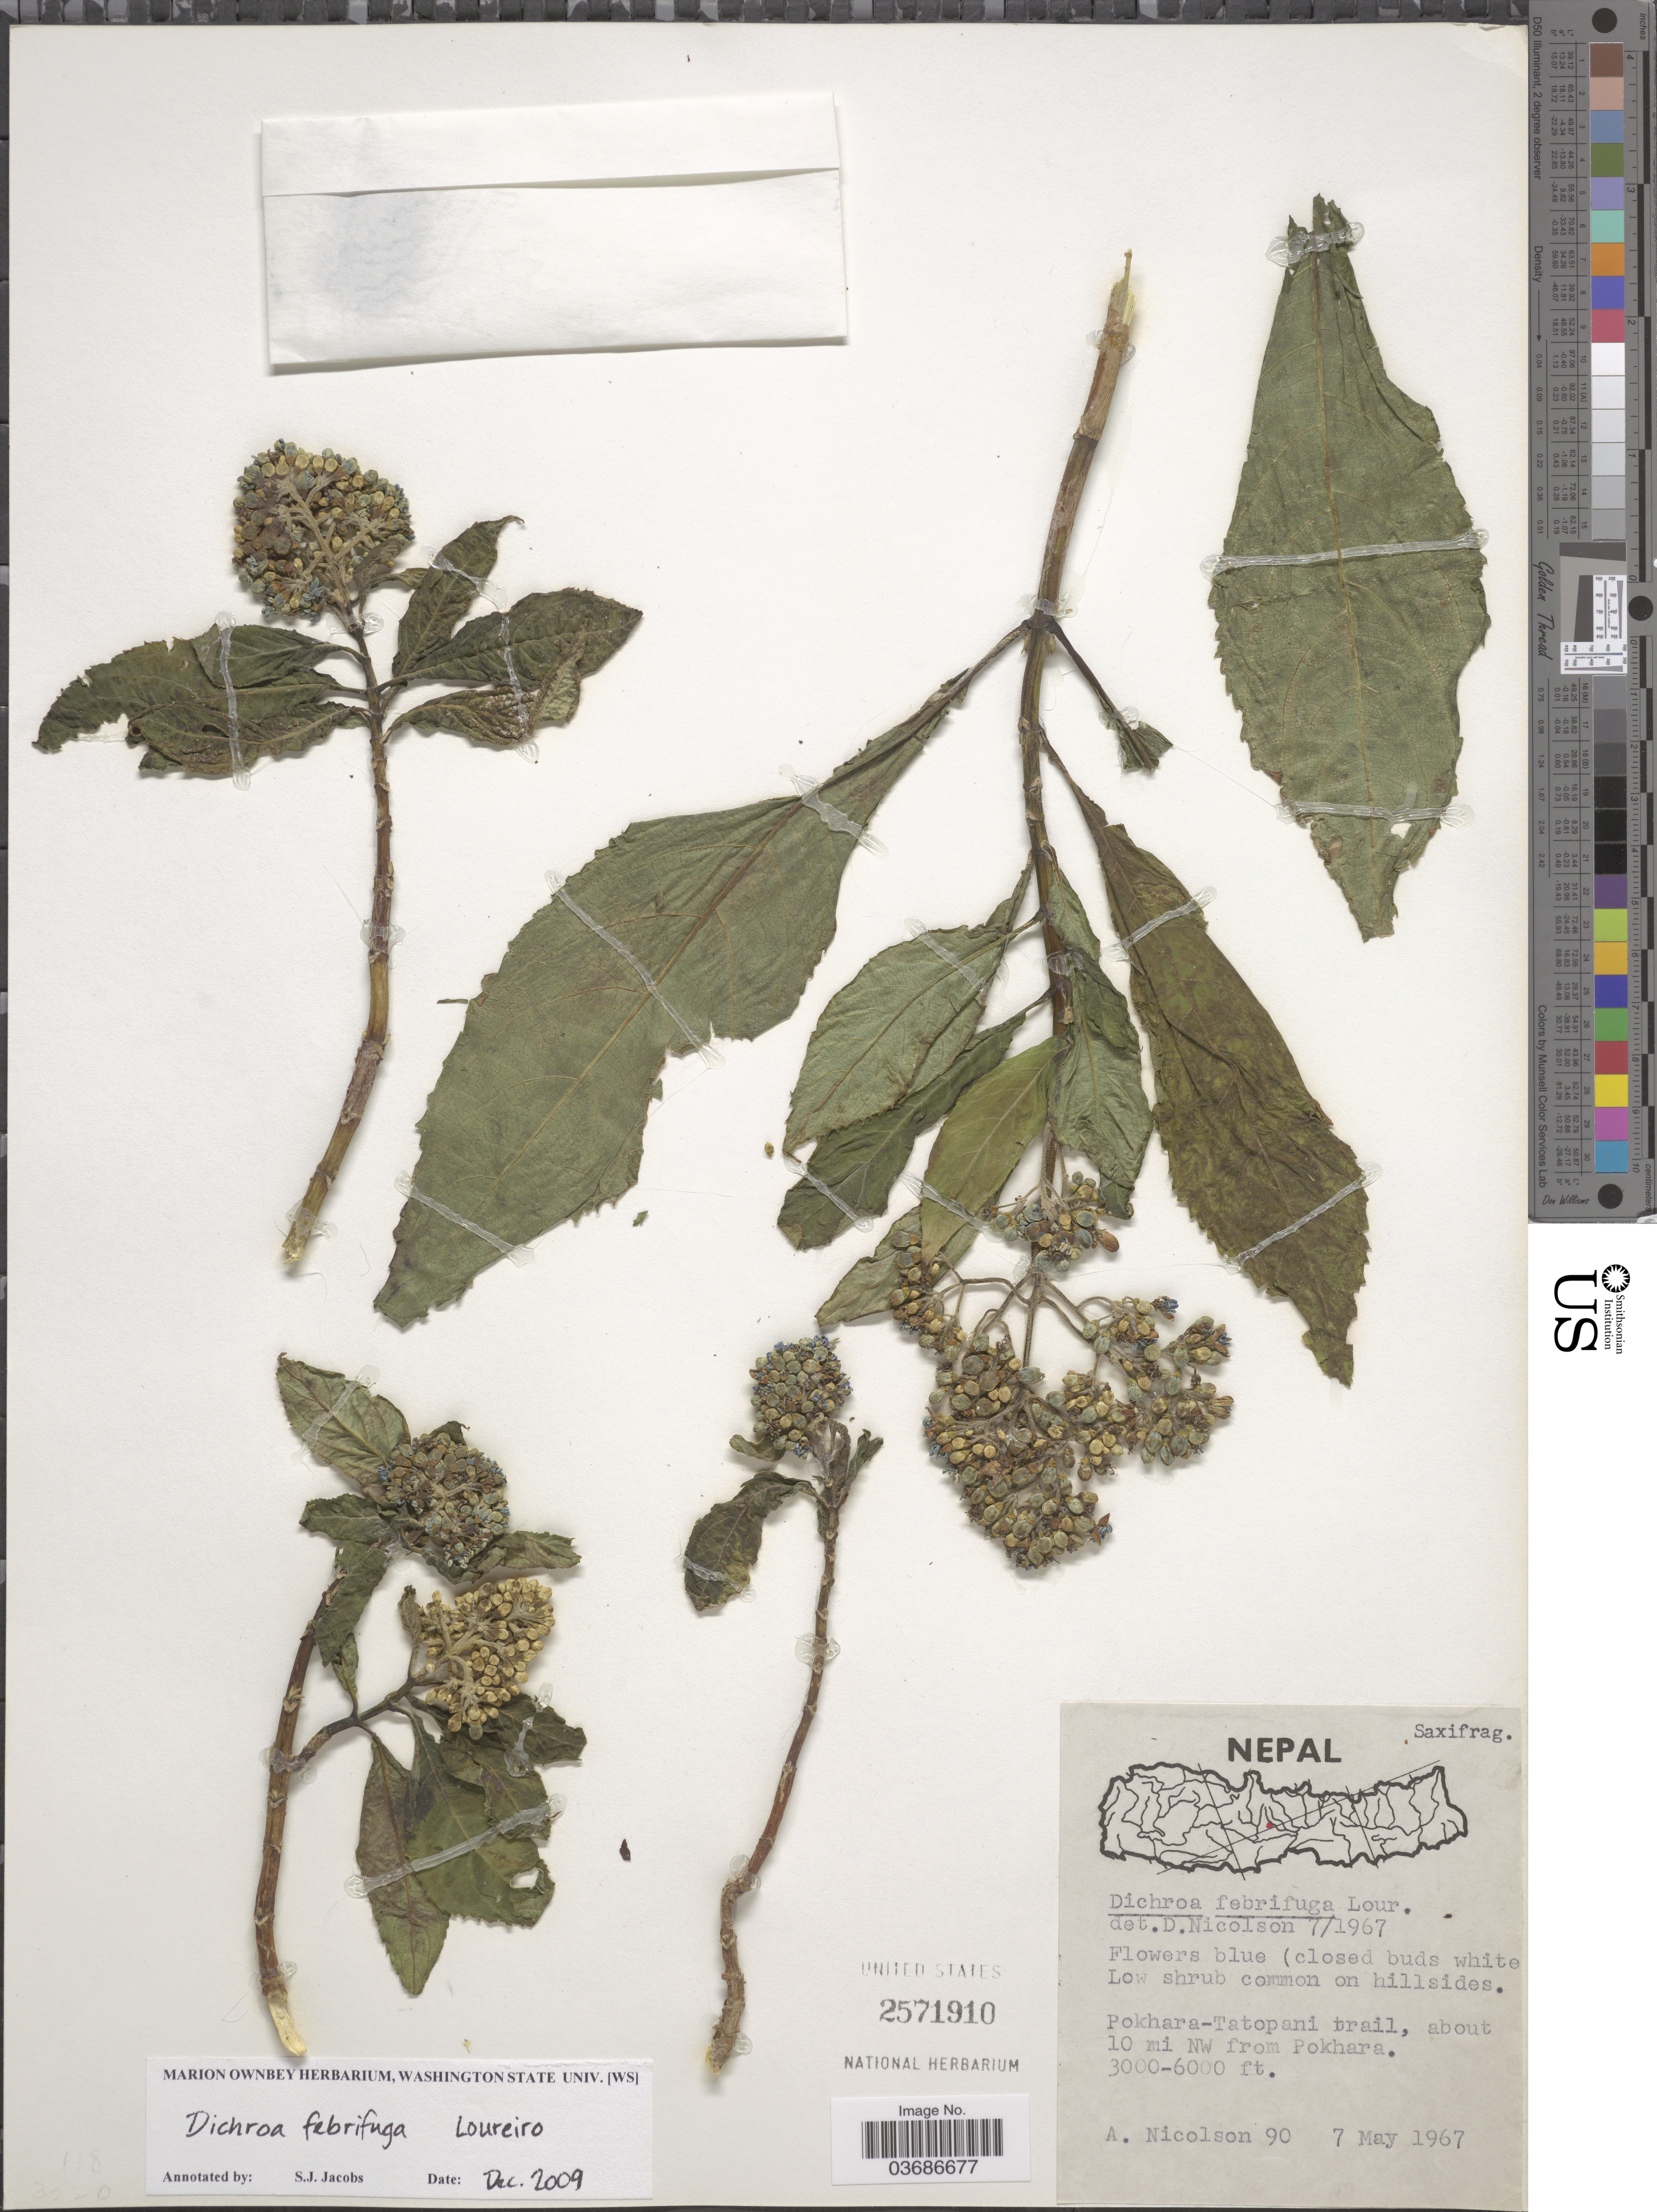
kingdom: Plantae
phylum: Tracheophyta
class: Magnoliopsida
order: Cornales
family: Hydrangeaceae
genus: Hydrangea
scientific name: Hydrangea febrifuga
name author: (Lour.) Y. De Smet & C. Granados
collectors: A. C. Nicolson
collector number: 90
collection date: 1967-05-07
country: Nepal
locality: Pokhara-Tatopani trail, about 10 mi NW from Pokhara.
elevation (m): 914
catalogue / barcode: US 2571910